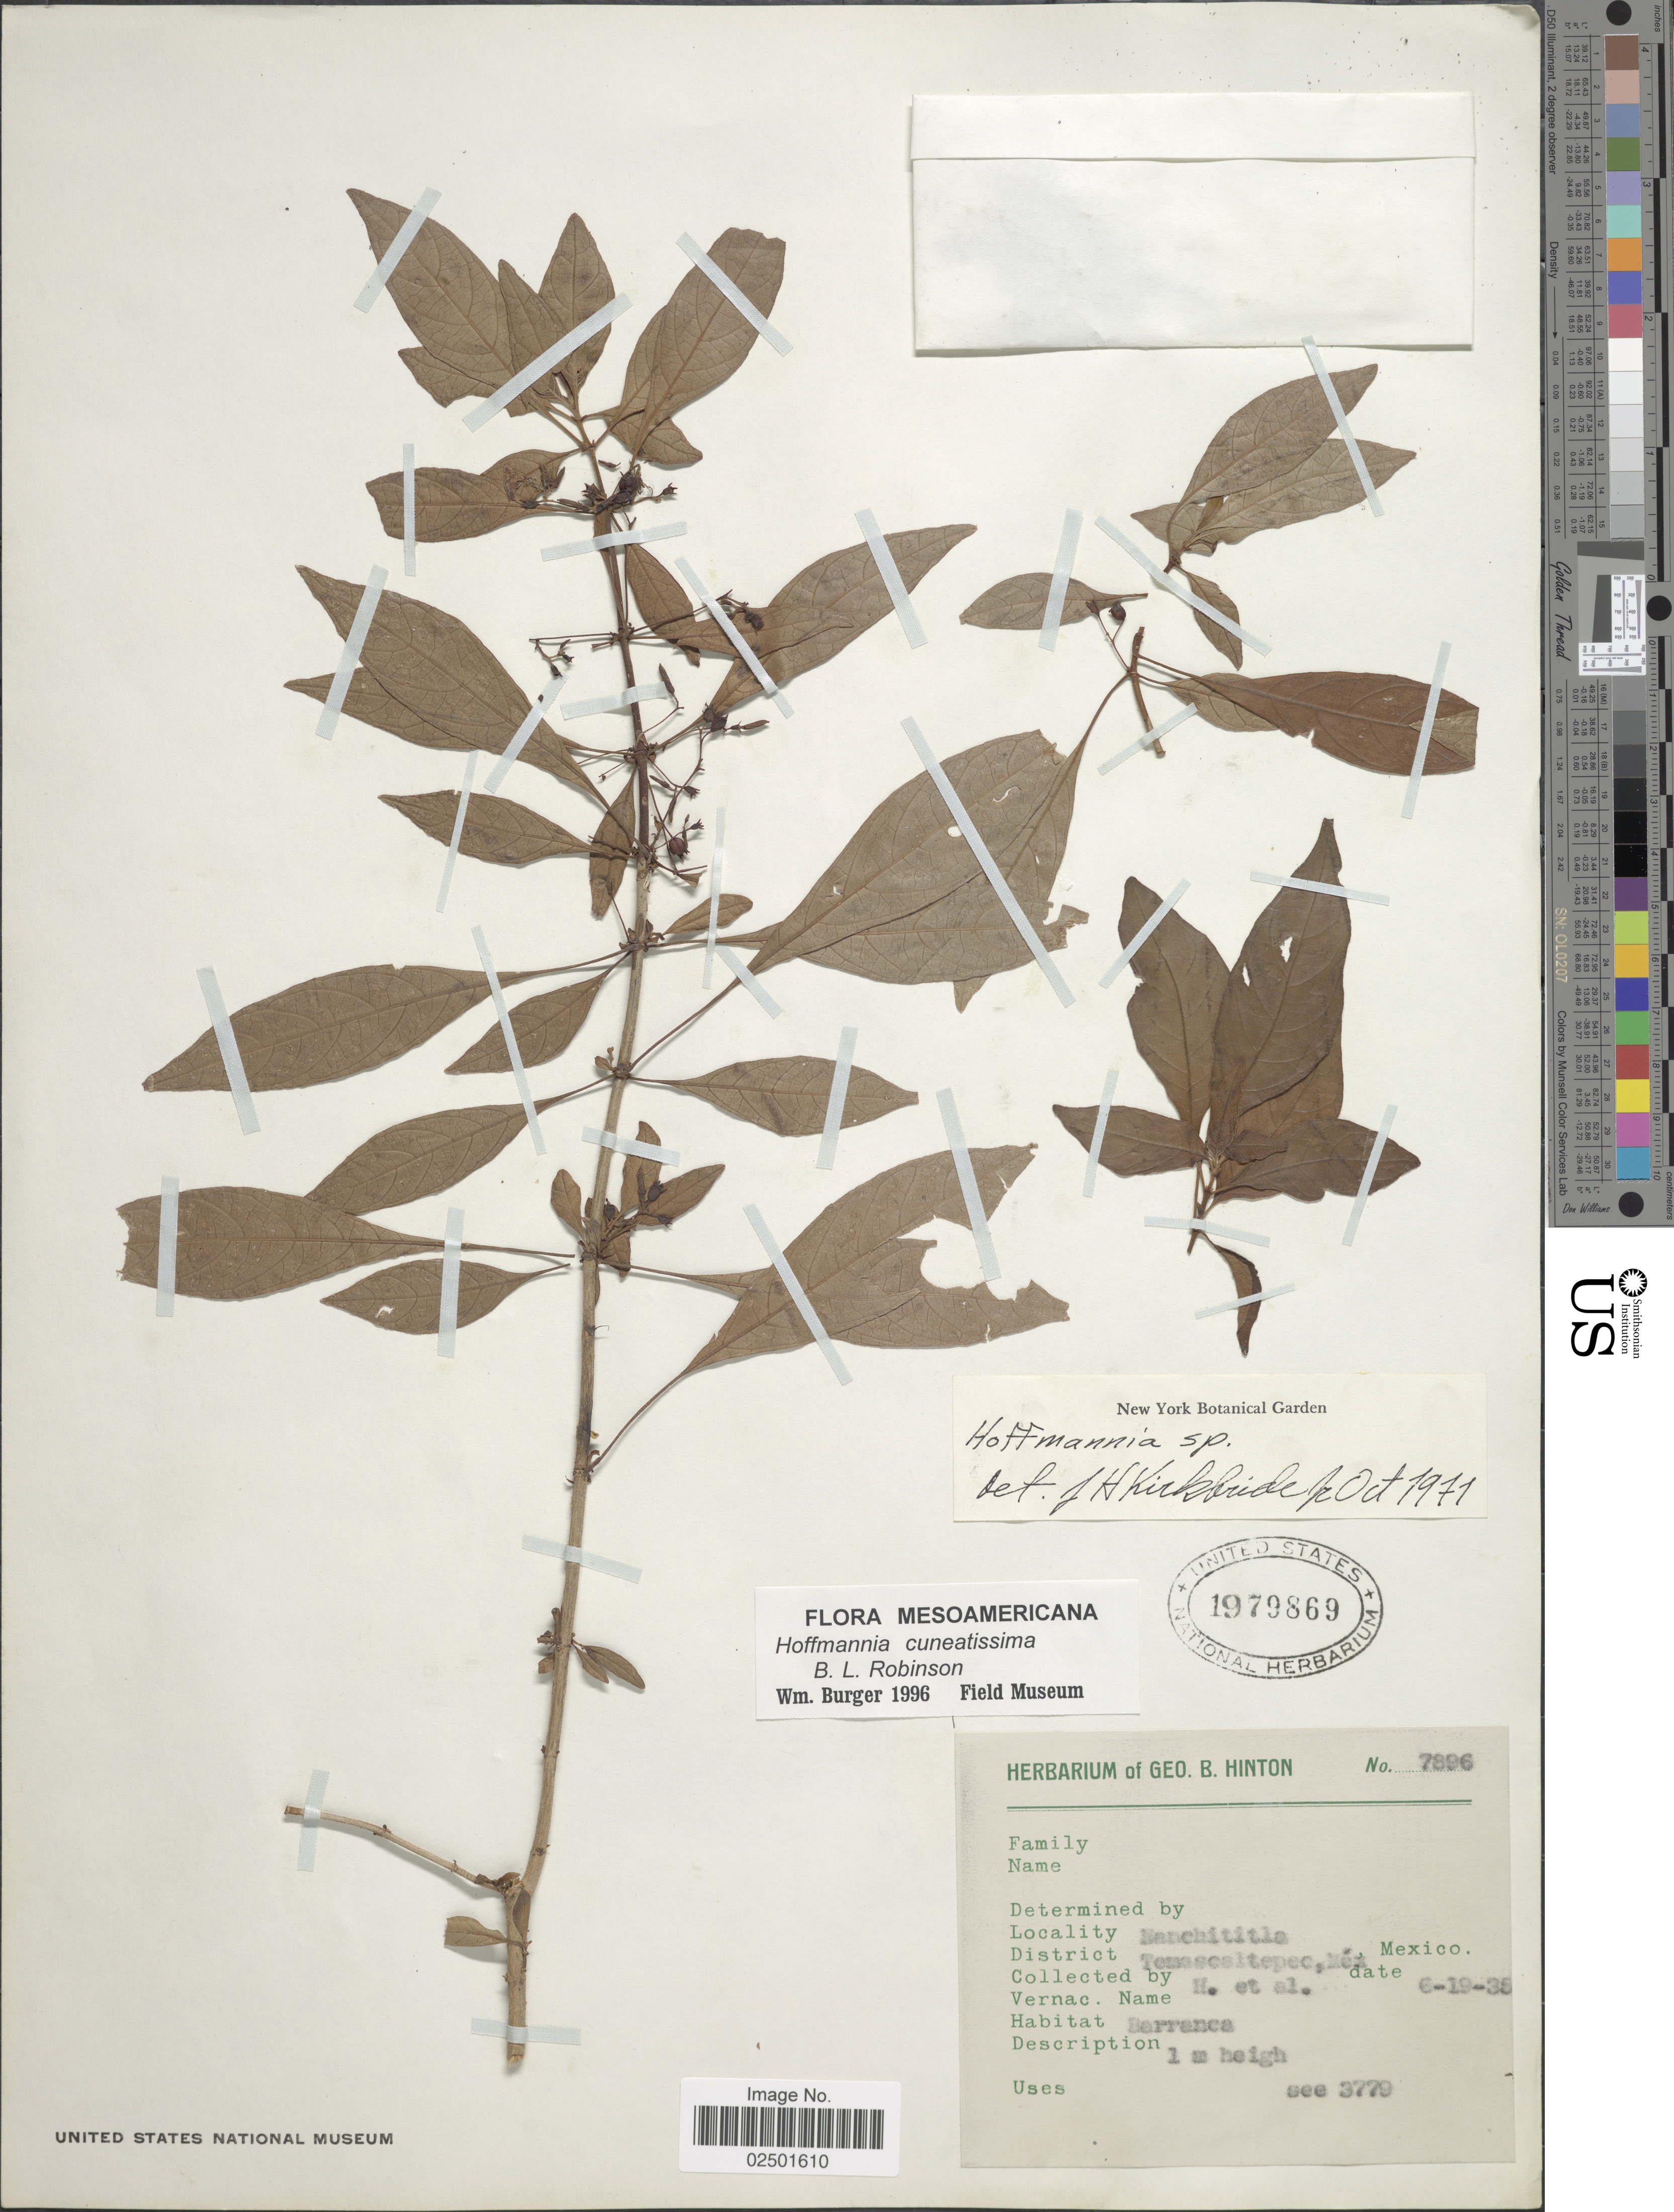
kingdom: Plantae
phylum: Tracheophyta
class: Magnoliopsida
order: Gentianales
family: Rubiaceae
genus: Hoffmannia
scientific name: Hoffmannia cuneatissima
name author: B.L. Rob.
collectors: G. B. Hinton & et al.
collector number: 7896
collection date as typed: Transcribed d/m/y: 19/6/35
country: Mexico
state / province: México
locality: Nanchititla, District Temascaltepec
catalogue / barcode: US 1979869